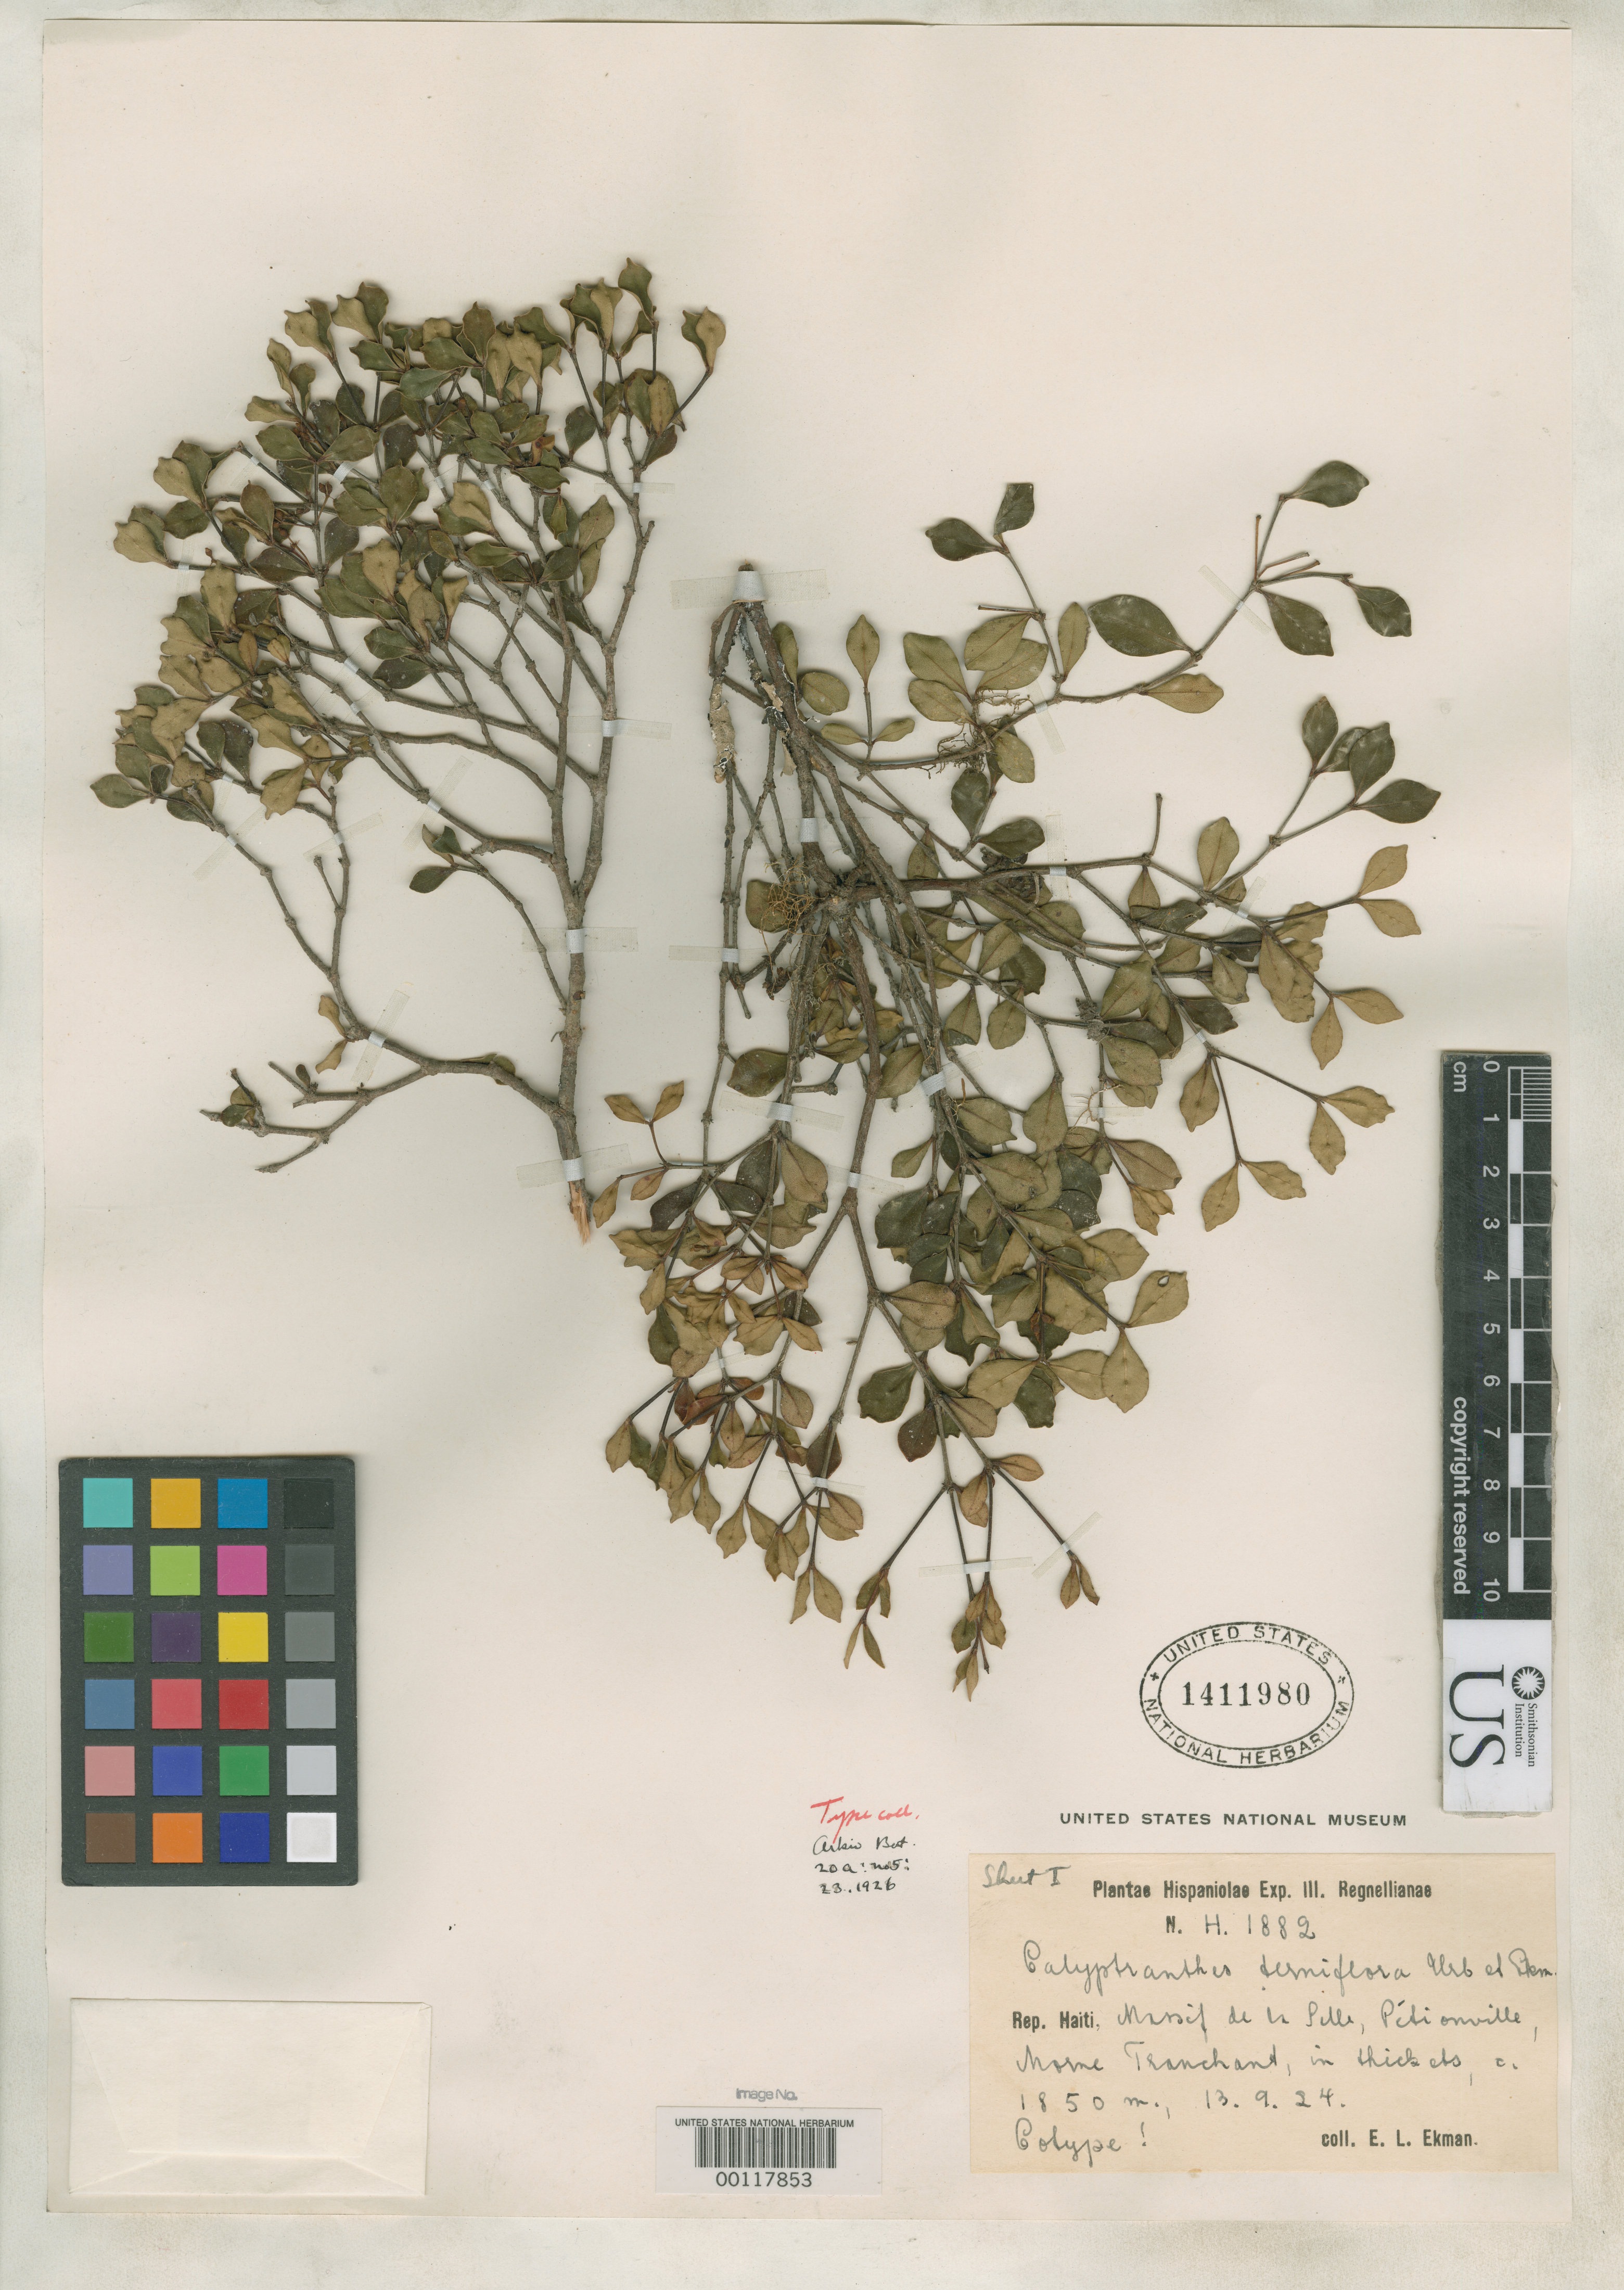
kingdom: Plantae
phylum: Tracheophyta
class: Magnoliopsida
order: Myrtales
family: Myrtaceae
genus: Calyptranthes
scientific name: Calyptranthes terniflora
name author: Urb. & Ekman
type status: Isotype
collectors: E. L. Ekman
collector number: H 1882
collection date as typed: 13 Sep 1924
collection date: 1924-09-13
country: Haiti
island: Hispaniola Island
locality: Massif de La Selle, Morne Tranchant.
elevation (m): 1800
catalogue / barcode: US 1411980